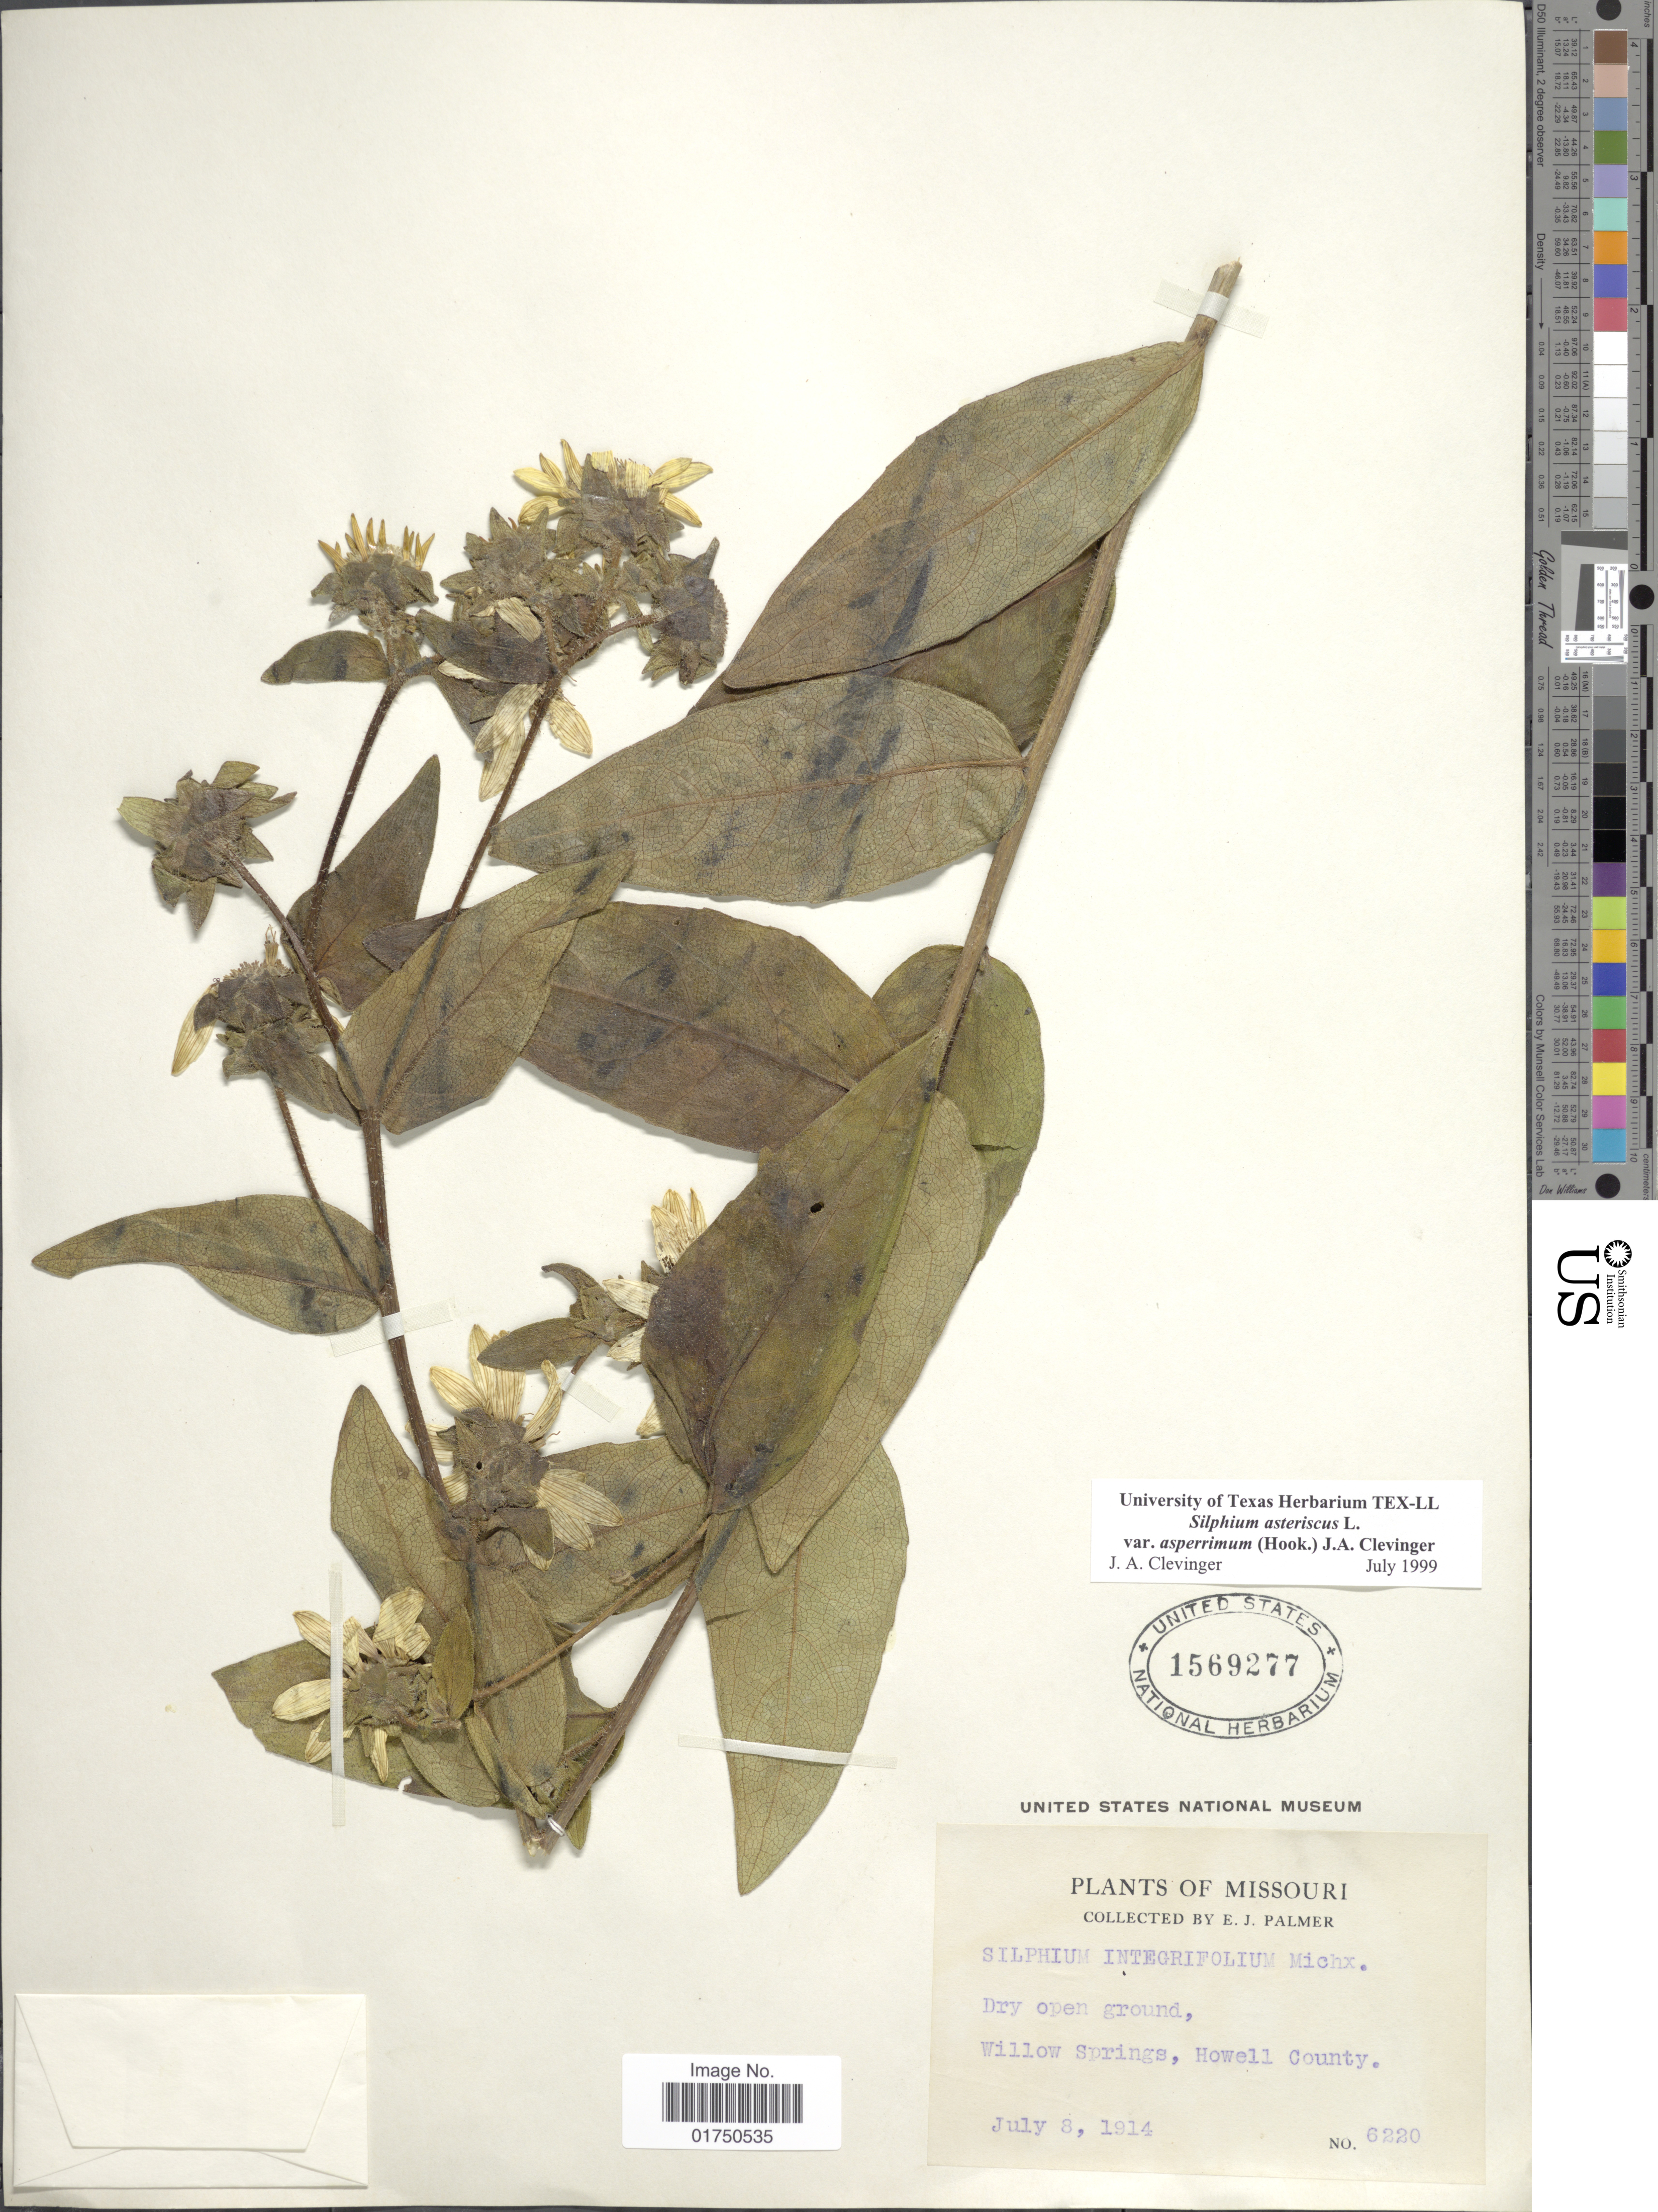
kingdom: Plantae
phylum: Tracheophyta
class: Magnoliopsida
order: Asterales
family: Asteraceae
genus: Silphium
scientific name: Silphium asteriscus var. asperrimum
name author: (Hook.) Clevinger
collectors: E. J. Palmer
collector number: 6220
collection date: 1914-07-08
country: United States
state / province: Missouri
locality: Dry open ground, Willow Springs, Howell County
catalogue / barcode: US 1569277